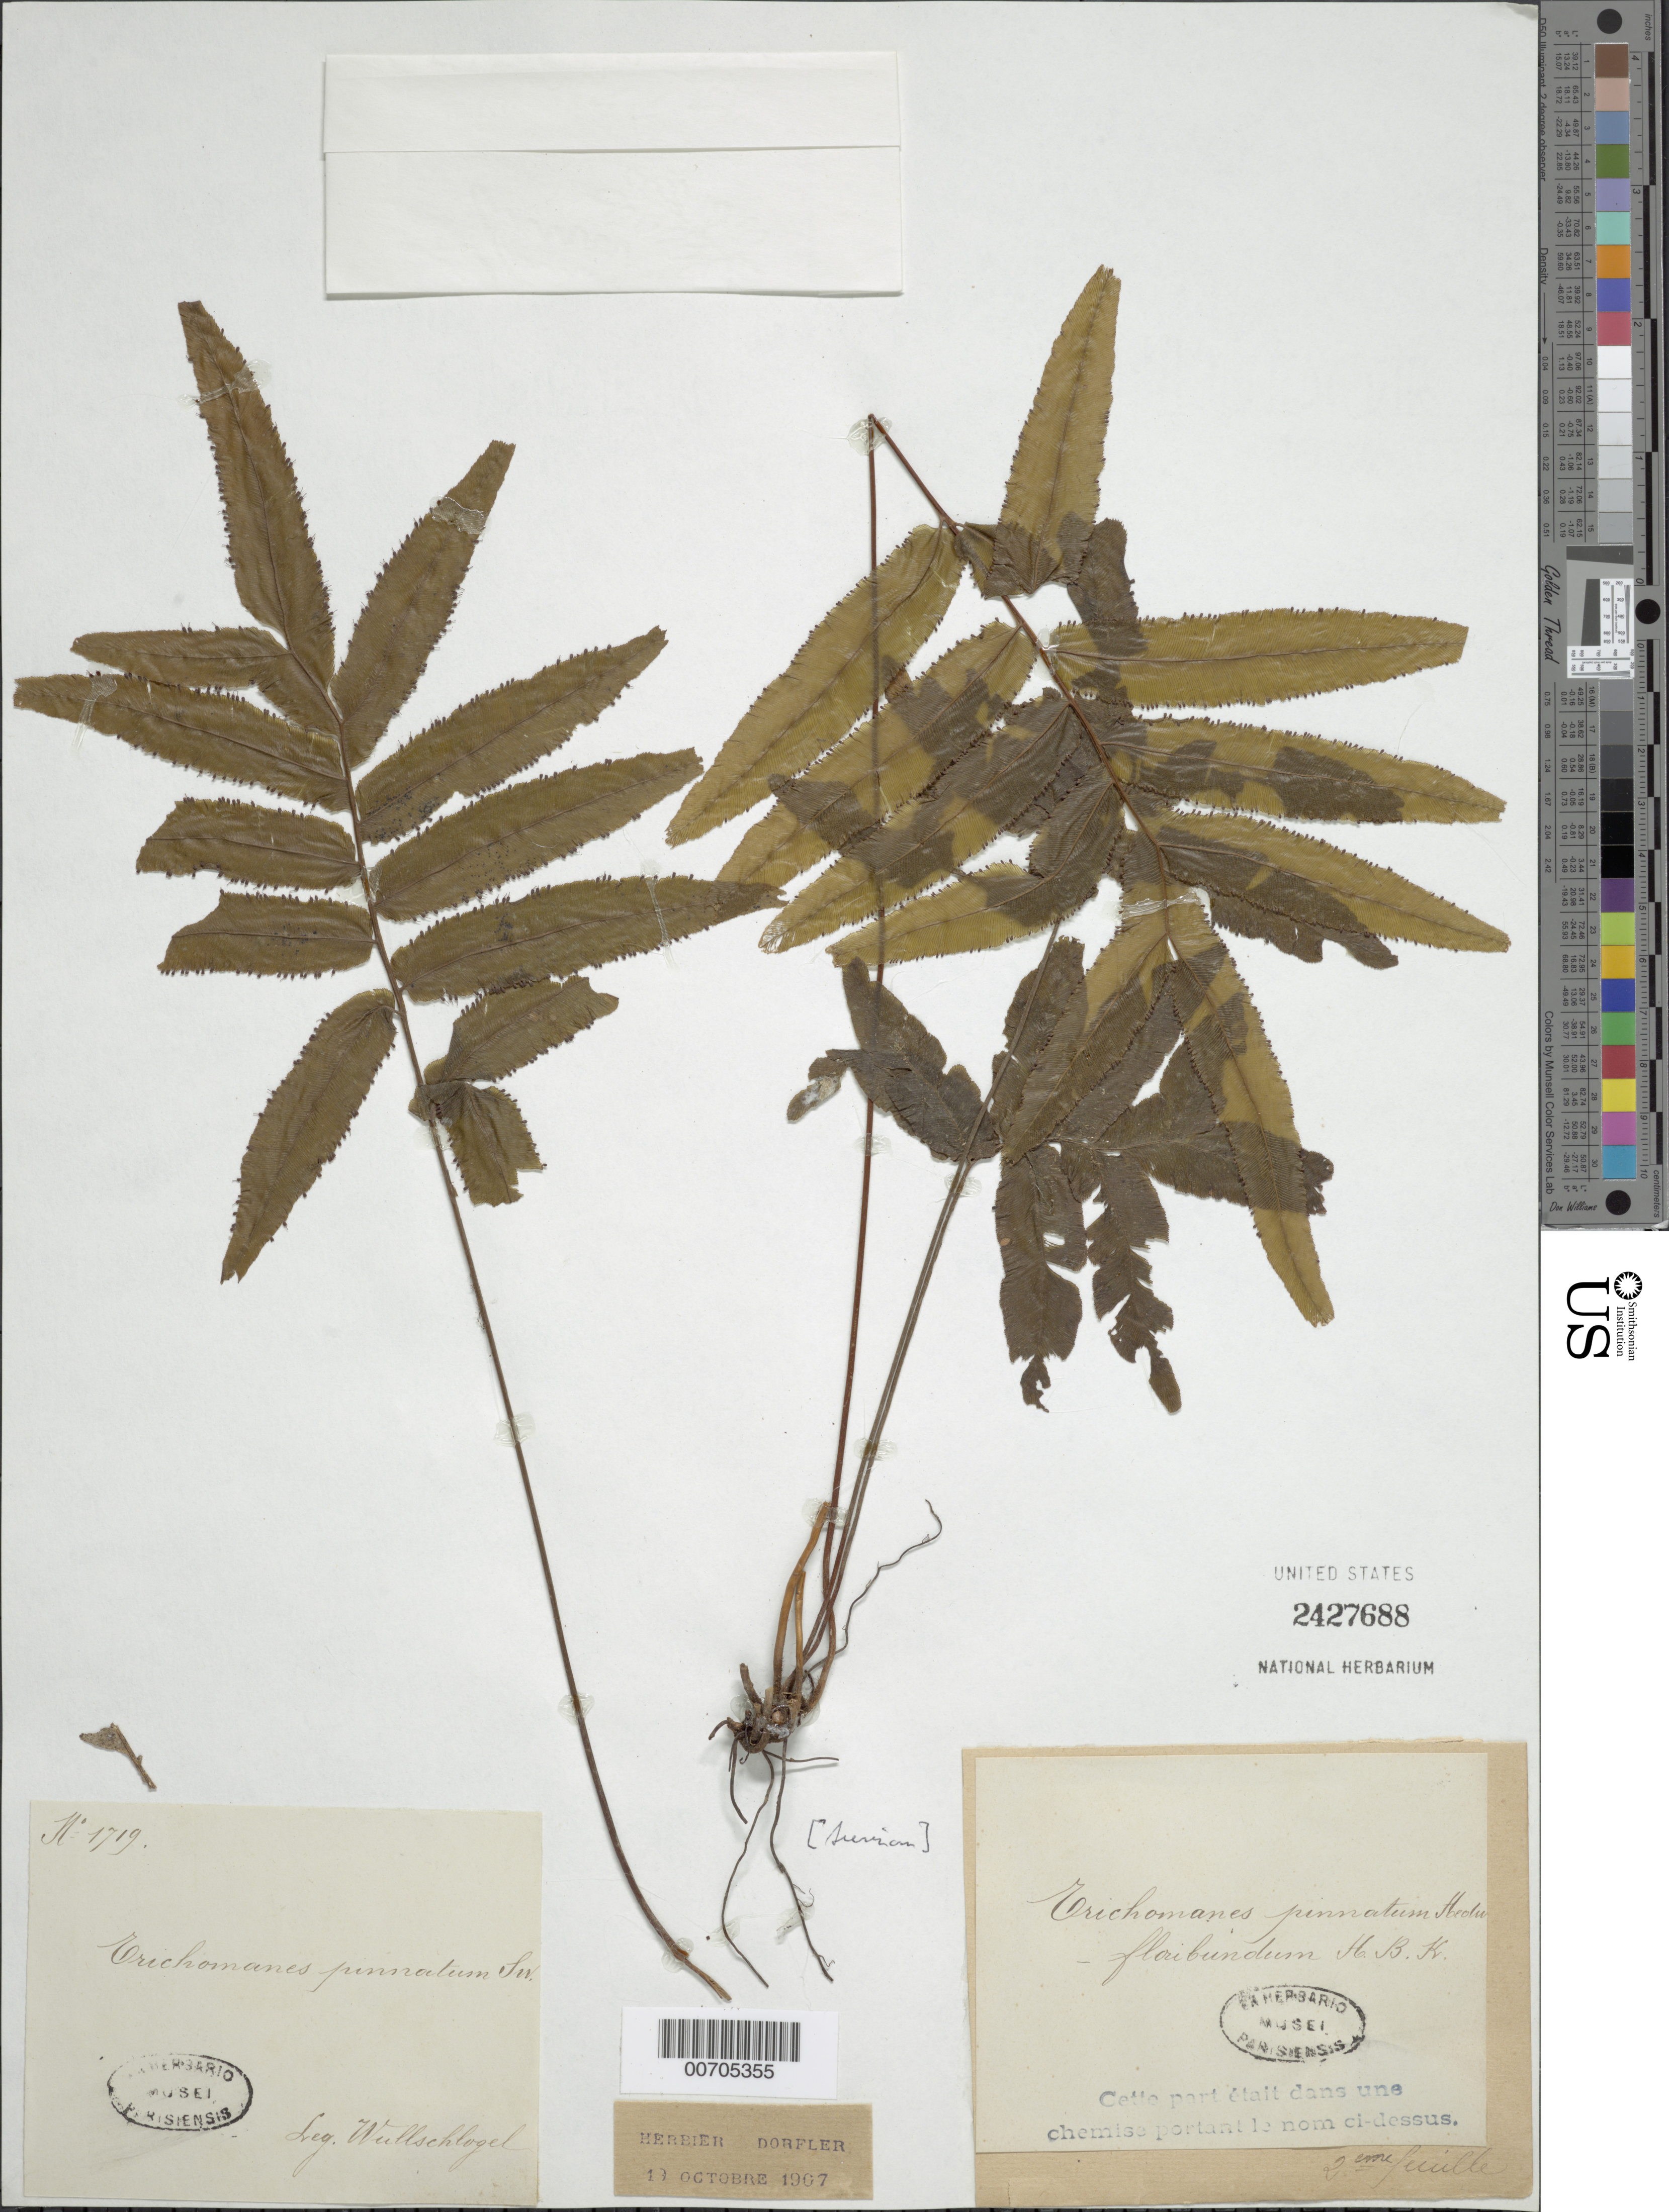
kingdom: Plantae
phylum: Tracheophyta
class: Polypodiopsida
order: Hymenophyllales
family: Hymenophyllaceae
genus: Trichomanes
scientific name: Trichomanes longifolium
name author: Desv.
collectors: H. Wullschlägel & A. H. R. Grisebach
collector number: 1719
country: Suriname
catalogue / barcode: US 2427688